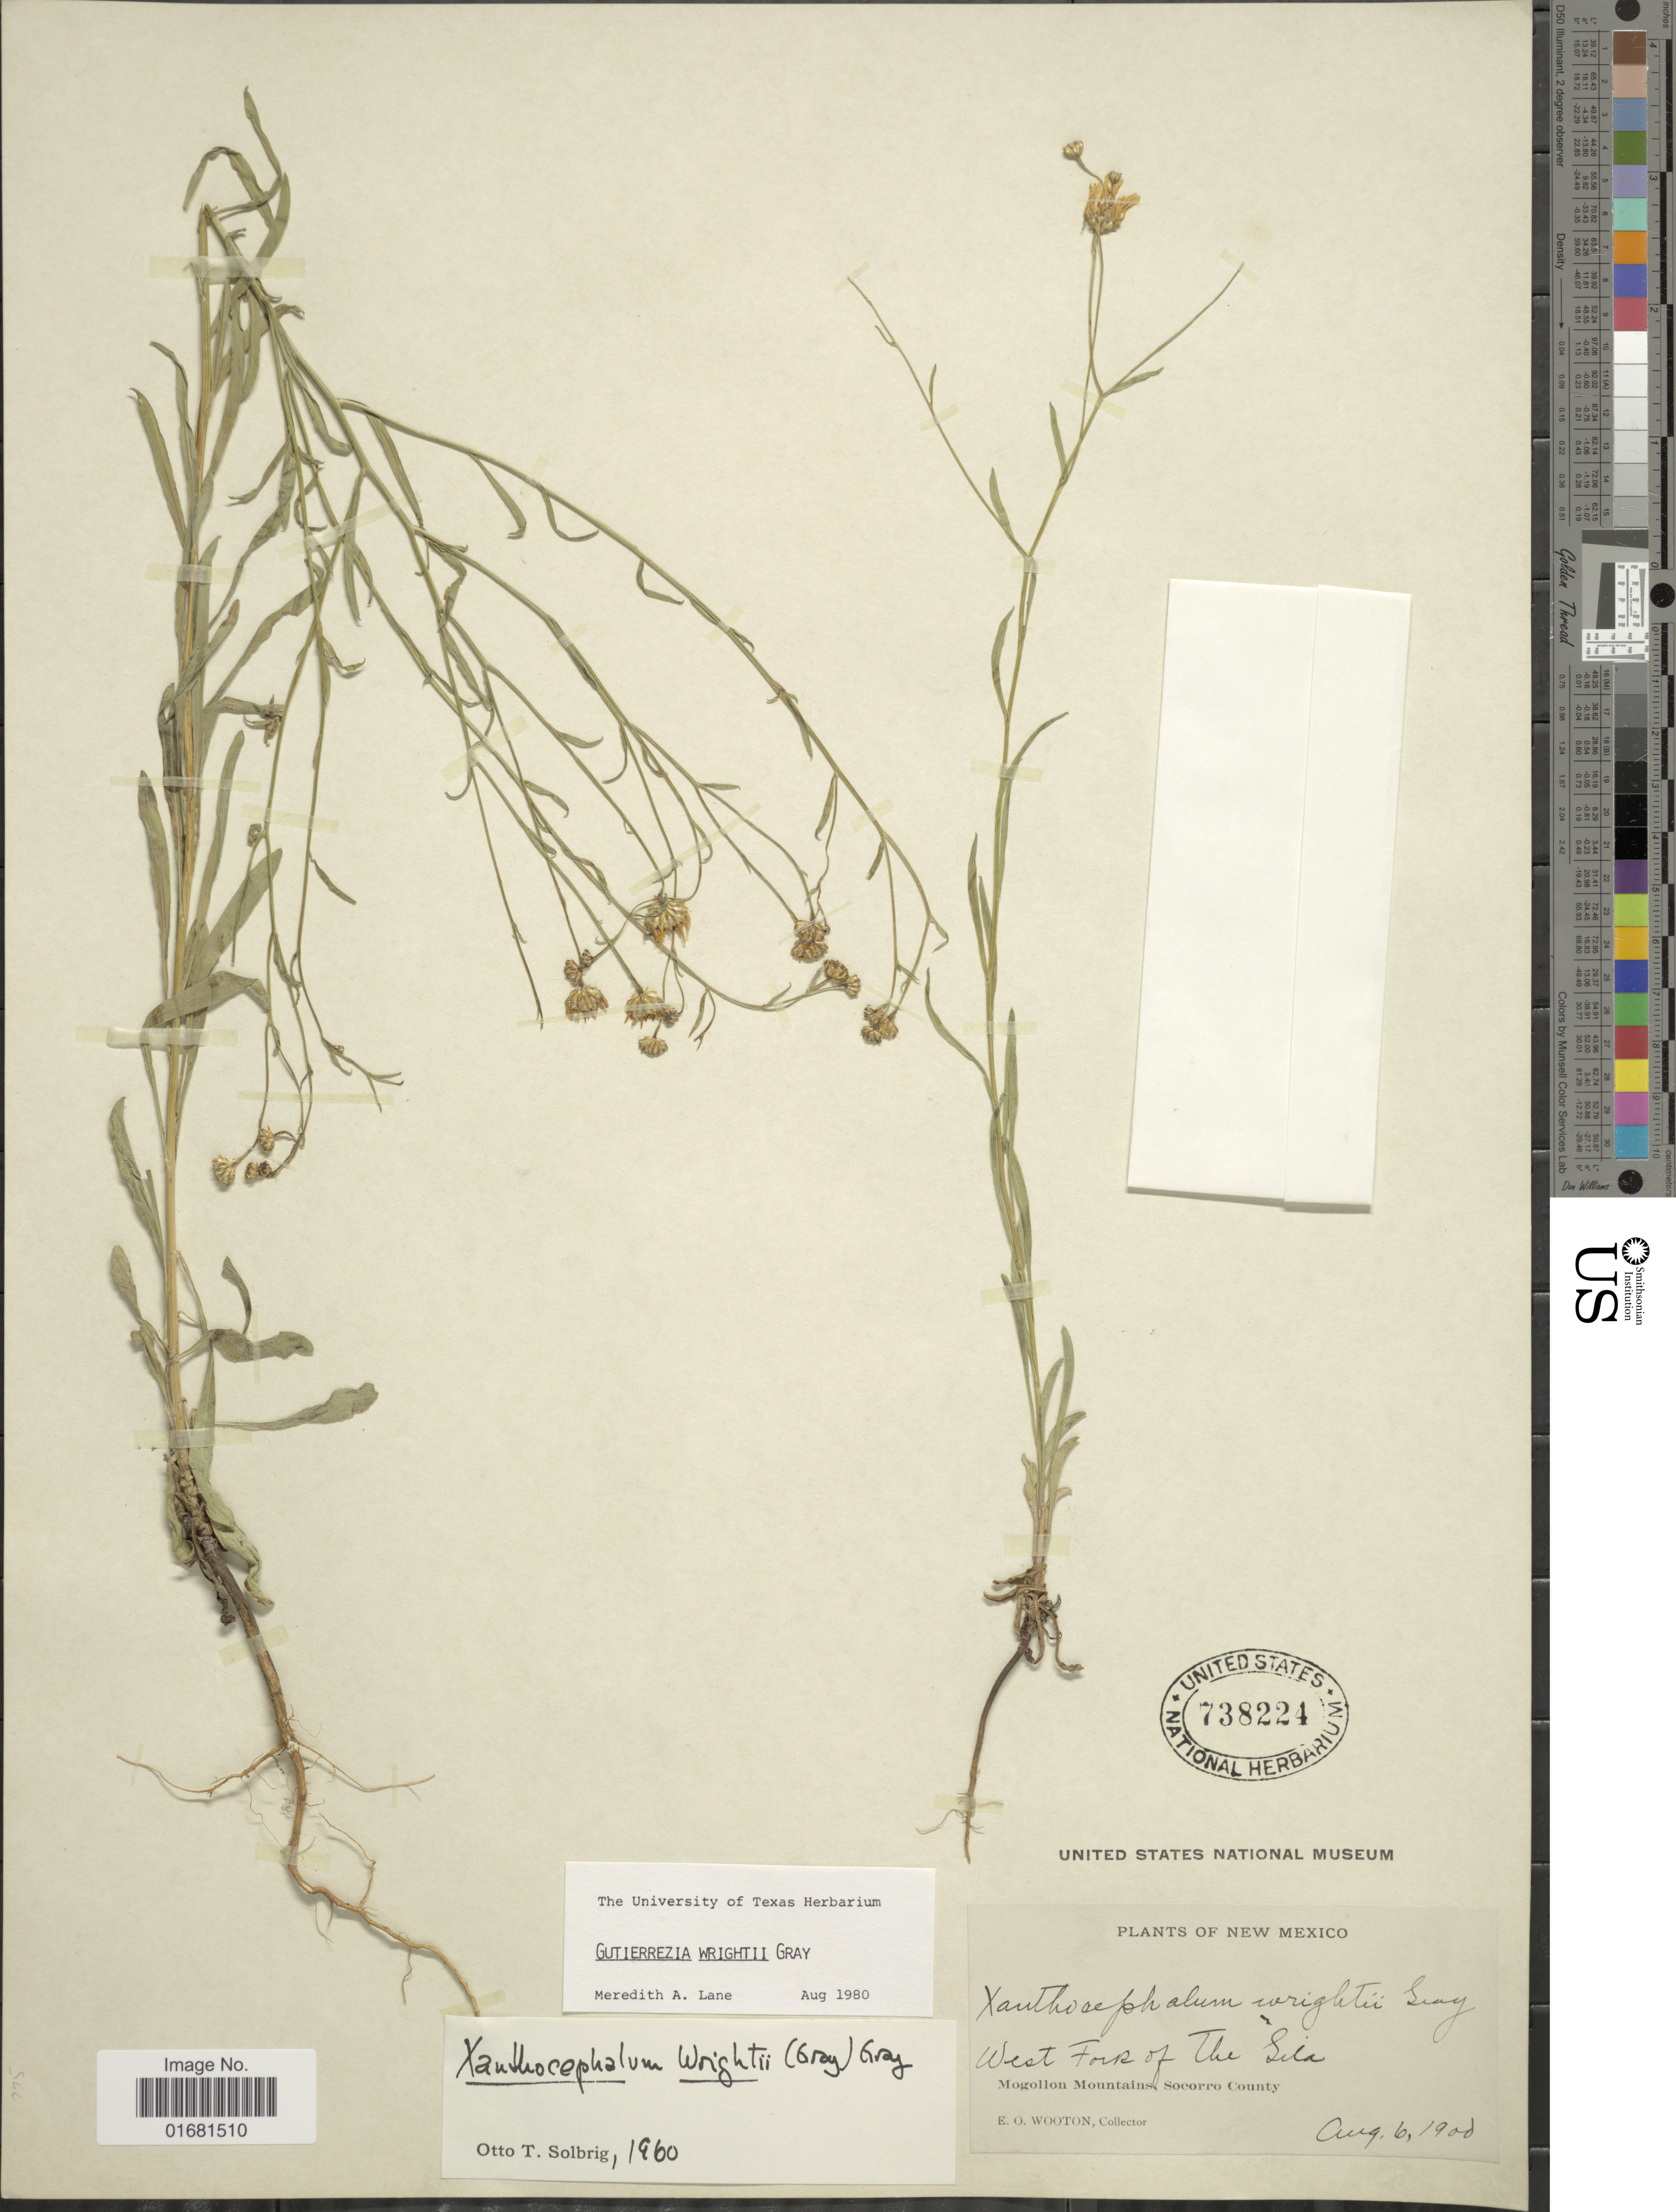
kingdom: Plantae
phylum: Tracheophyta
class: Magnoliopsida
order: Asterales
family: Asteraceae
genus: Gutierrezia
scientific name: Gutierrezia wrightii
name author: A. Gray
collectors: E. O. Wooton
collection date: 1900-08-06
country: United States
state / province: New Mexico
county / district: Socorro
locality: West Fork of the Gila. Mogollon Mountains, Socorro County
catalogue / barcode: US 738224